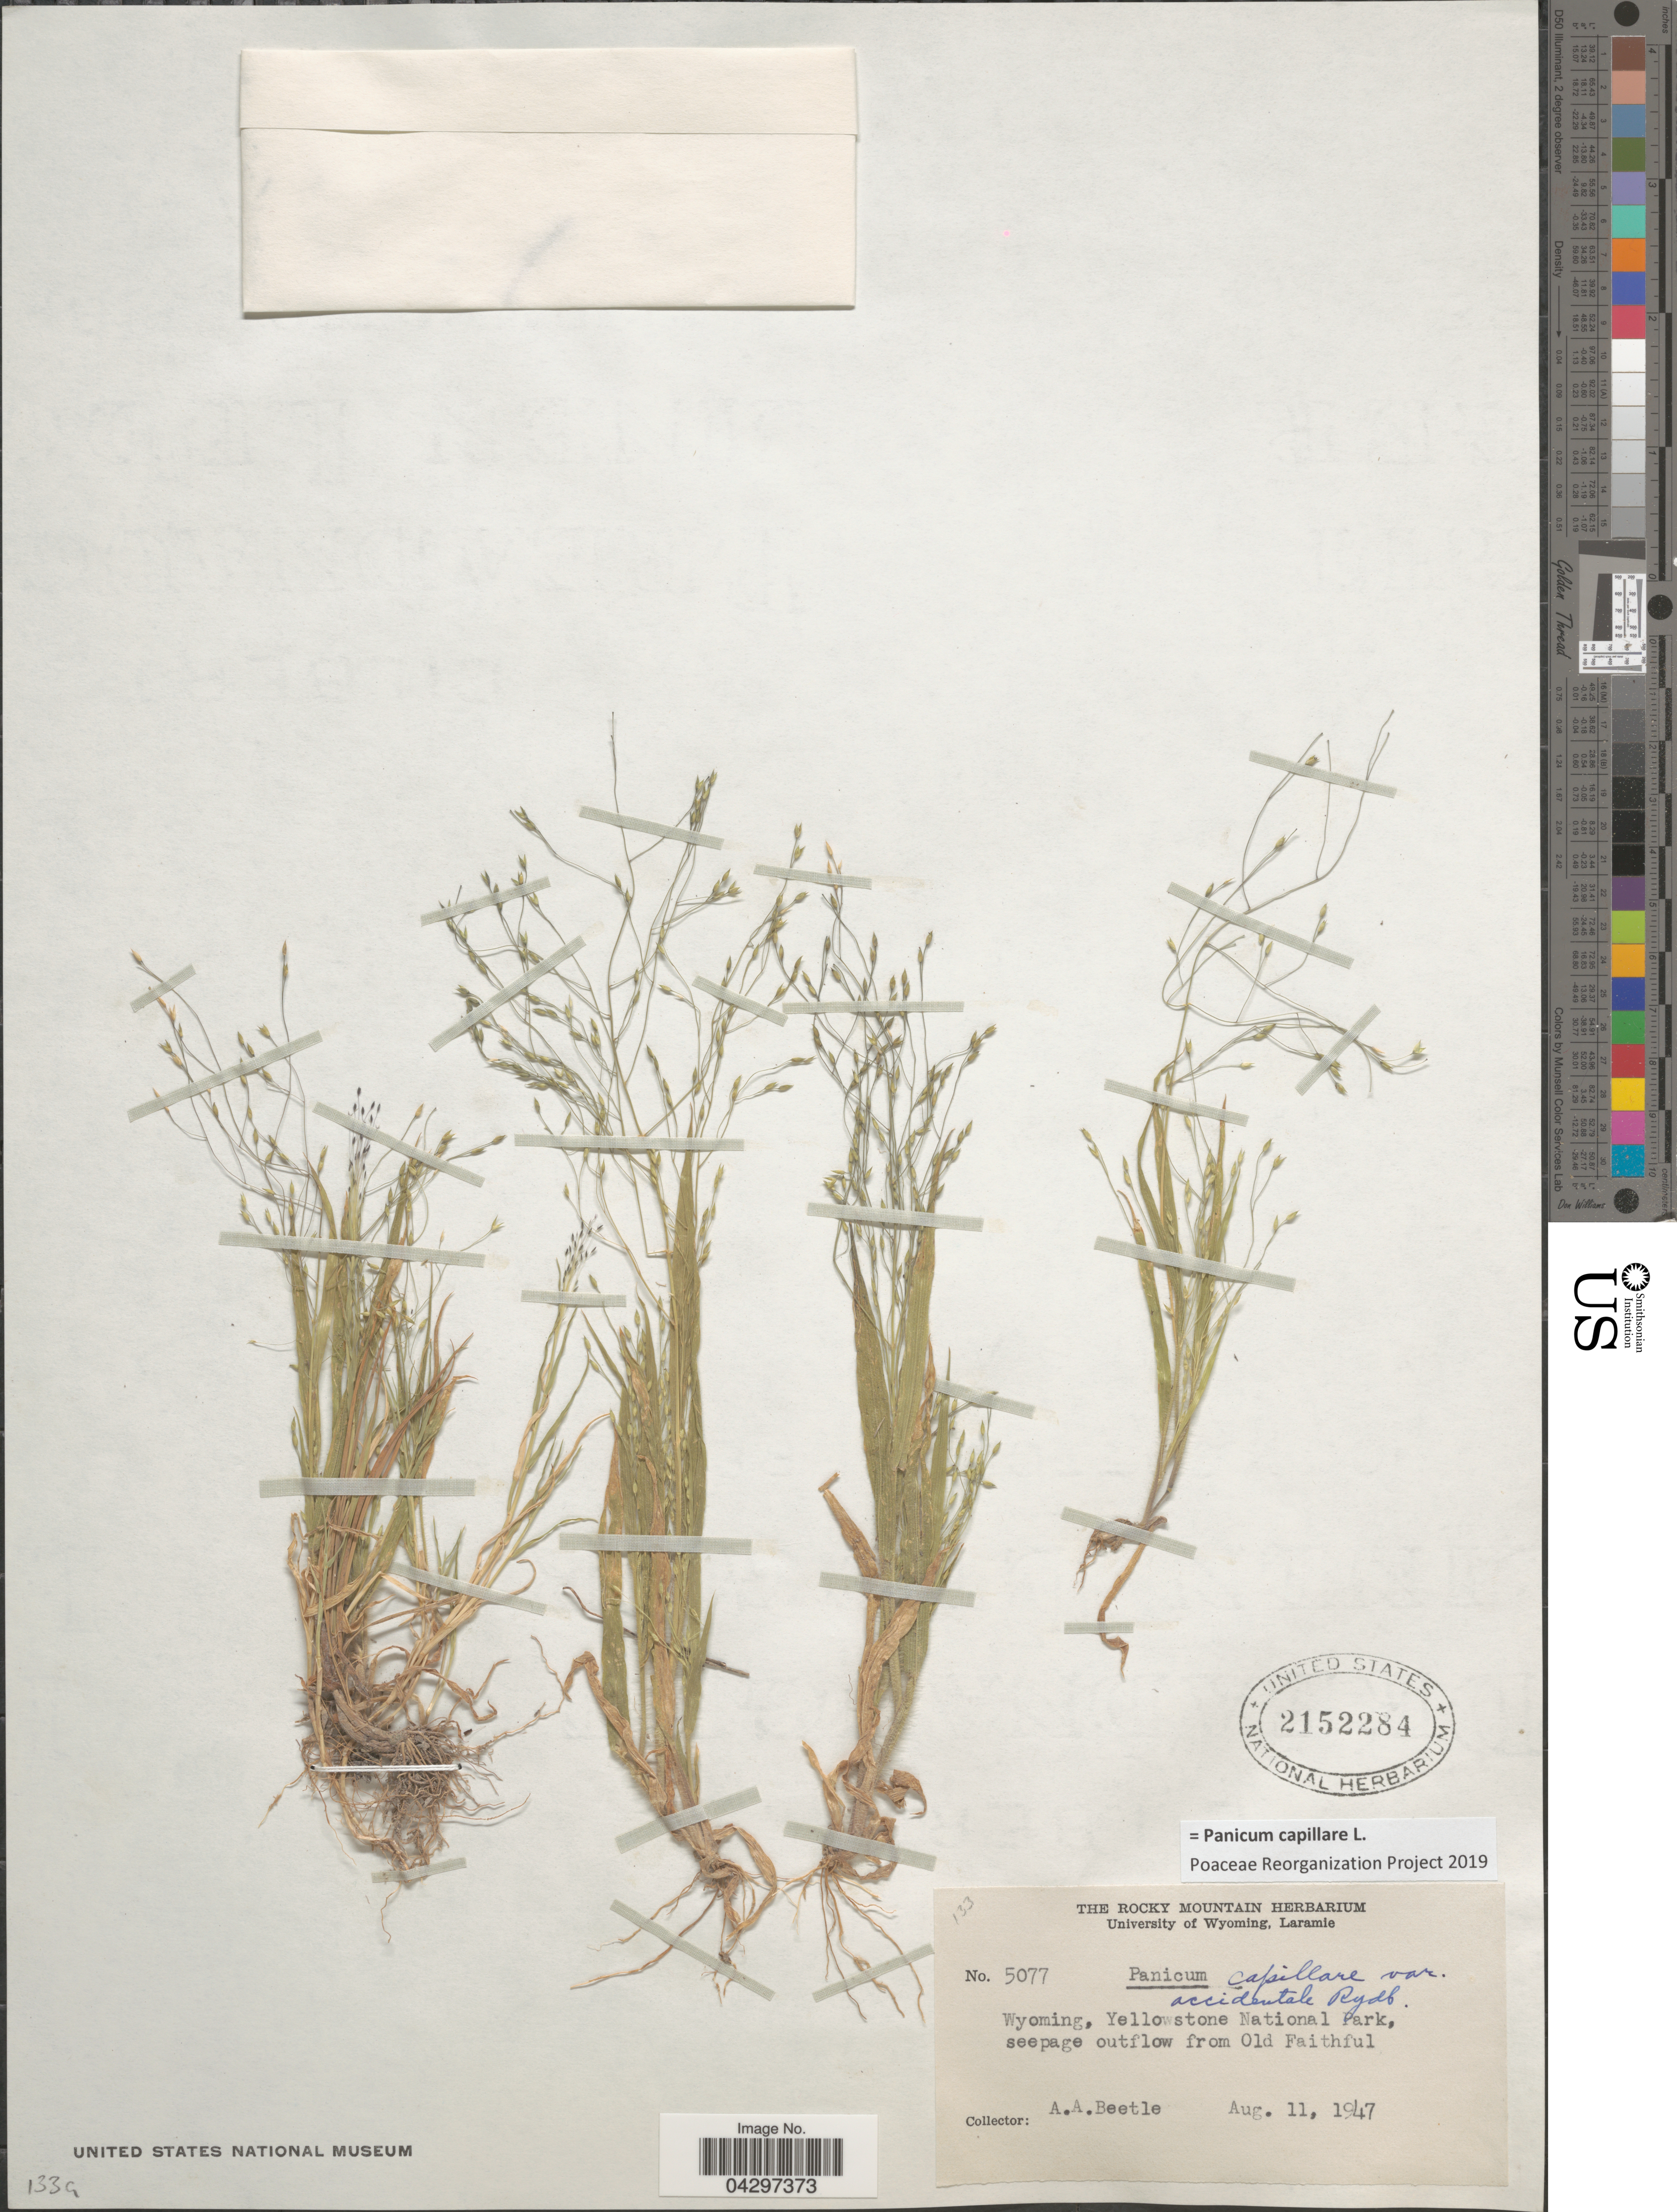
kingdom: Plantae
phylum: Tracheophyta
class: Liliopsida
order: Poales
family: Poaceae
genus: Panicum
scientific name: Panicum capillare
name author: L.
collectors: A. A. Beetle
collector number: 5077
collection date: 1947-08-11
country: United States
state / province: Wyoming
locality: Yellowstone National Park, seepage outflow from Old Faithful.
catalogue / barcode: US 2152284